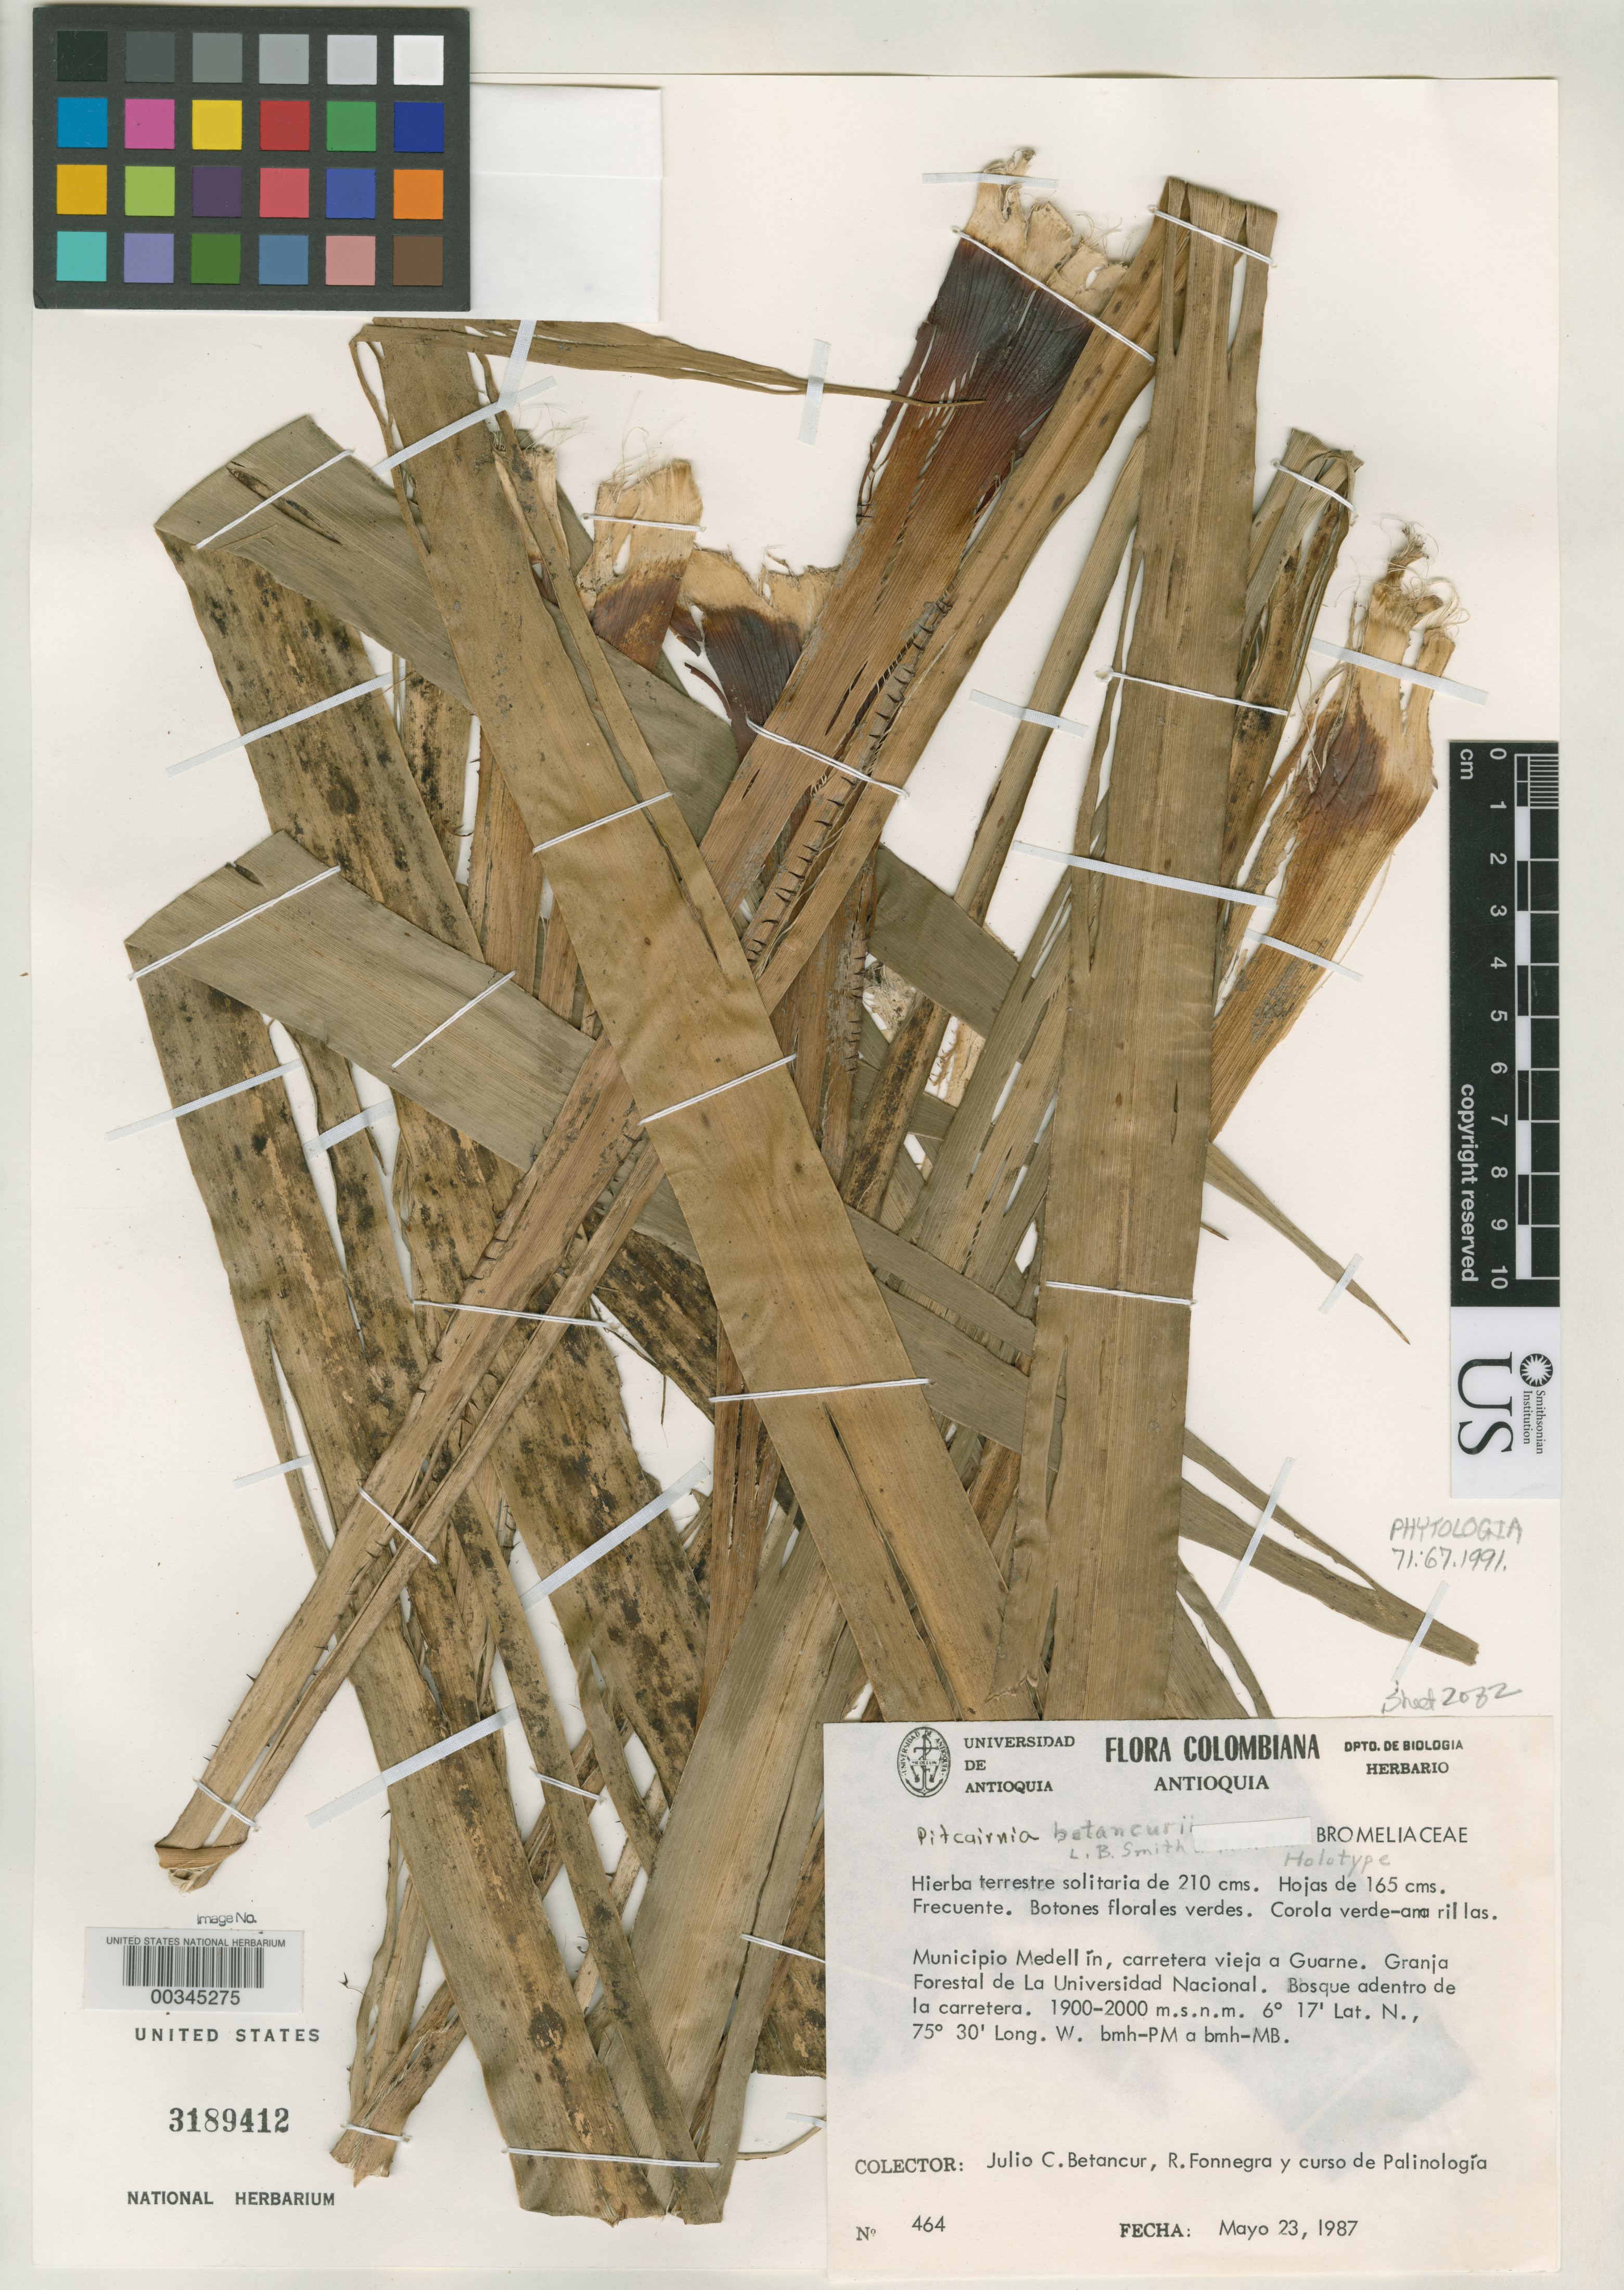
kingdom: Plantae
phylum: Tracheophyta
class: Liliopsida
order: Poales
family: Bromeliaceae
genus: Pitcairnia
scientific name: Pitcairnia betancurii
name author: L.B. Sm.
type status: Holotype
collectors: J. C. Betancur & R. Fonnegra G.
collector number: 464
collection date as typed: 23 May 1987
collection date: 1987-05-23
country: Colombia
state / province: Antioquia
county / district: Medellín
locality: Old road to Guarne, Forest Reserve of Universidad Nacional, woods along road.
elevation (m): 1900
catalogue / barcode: US 3189412